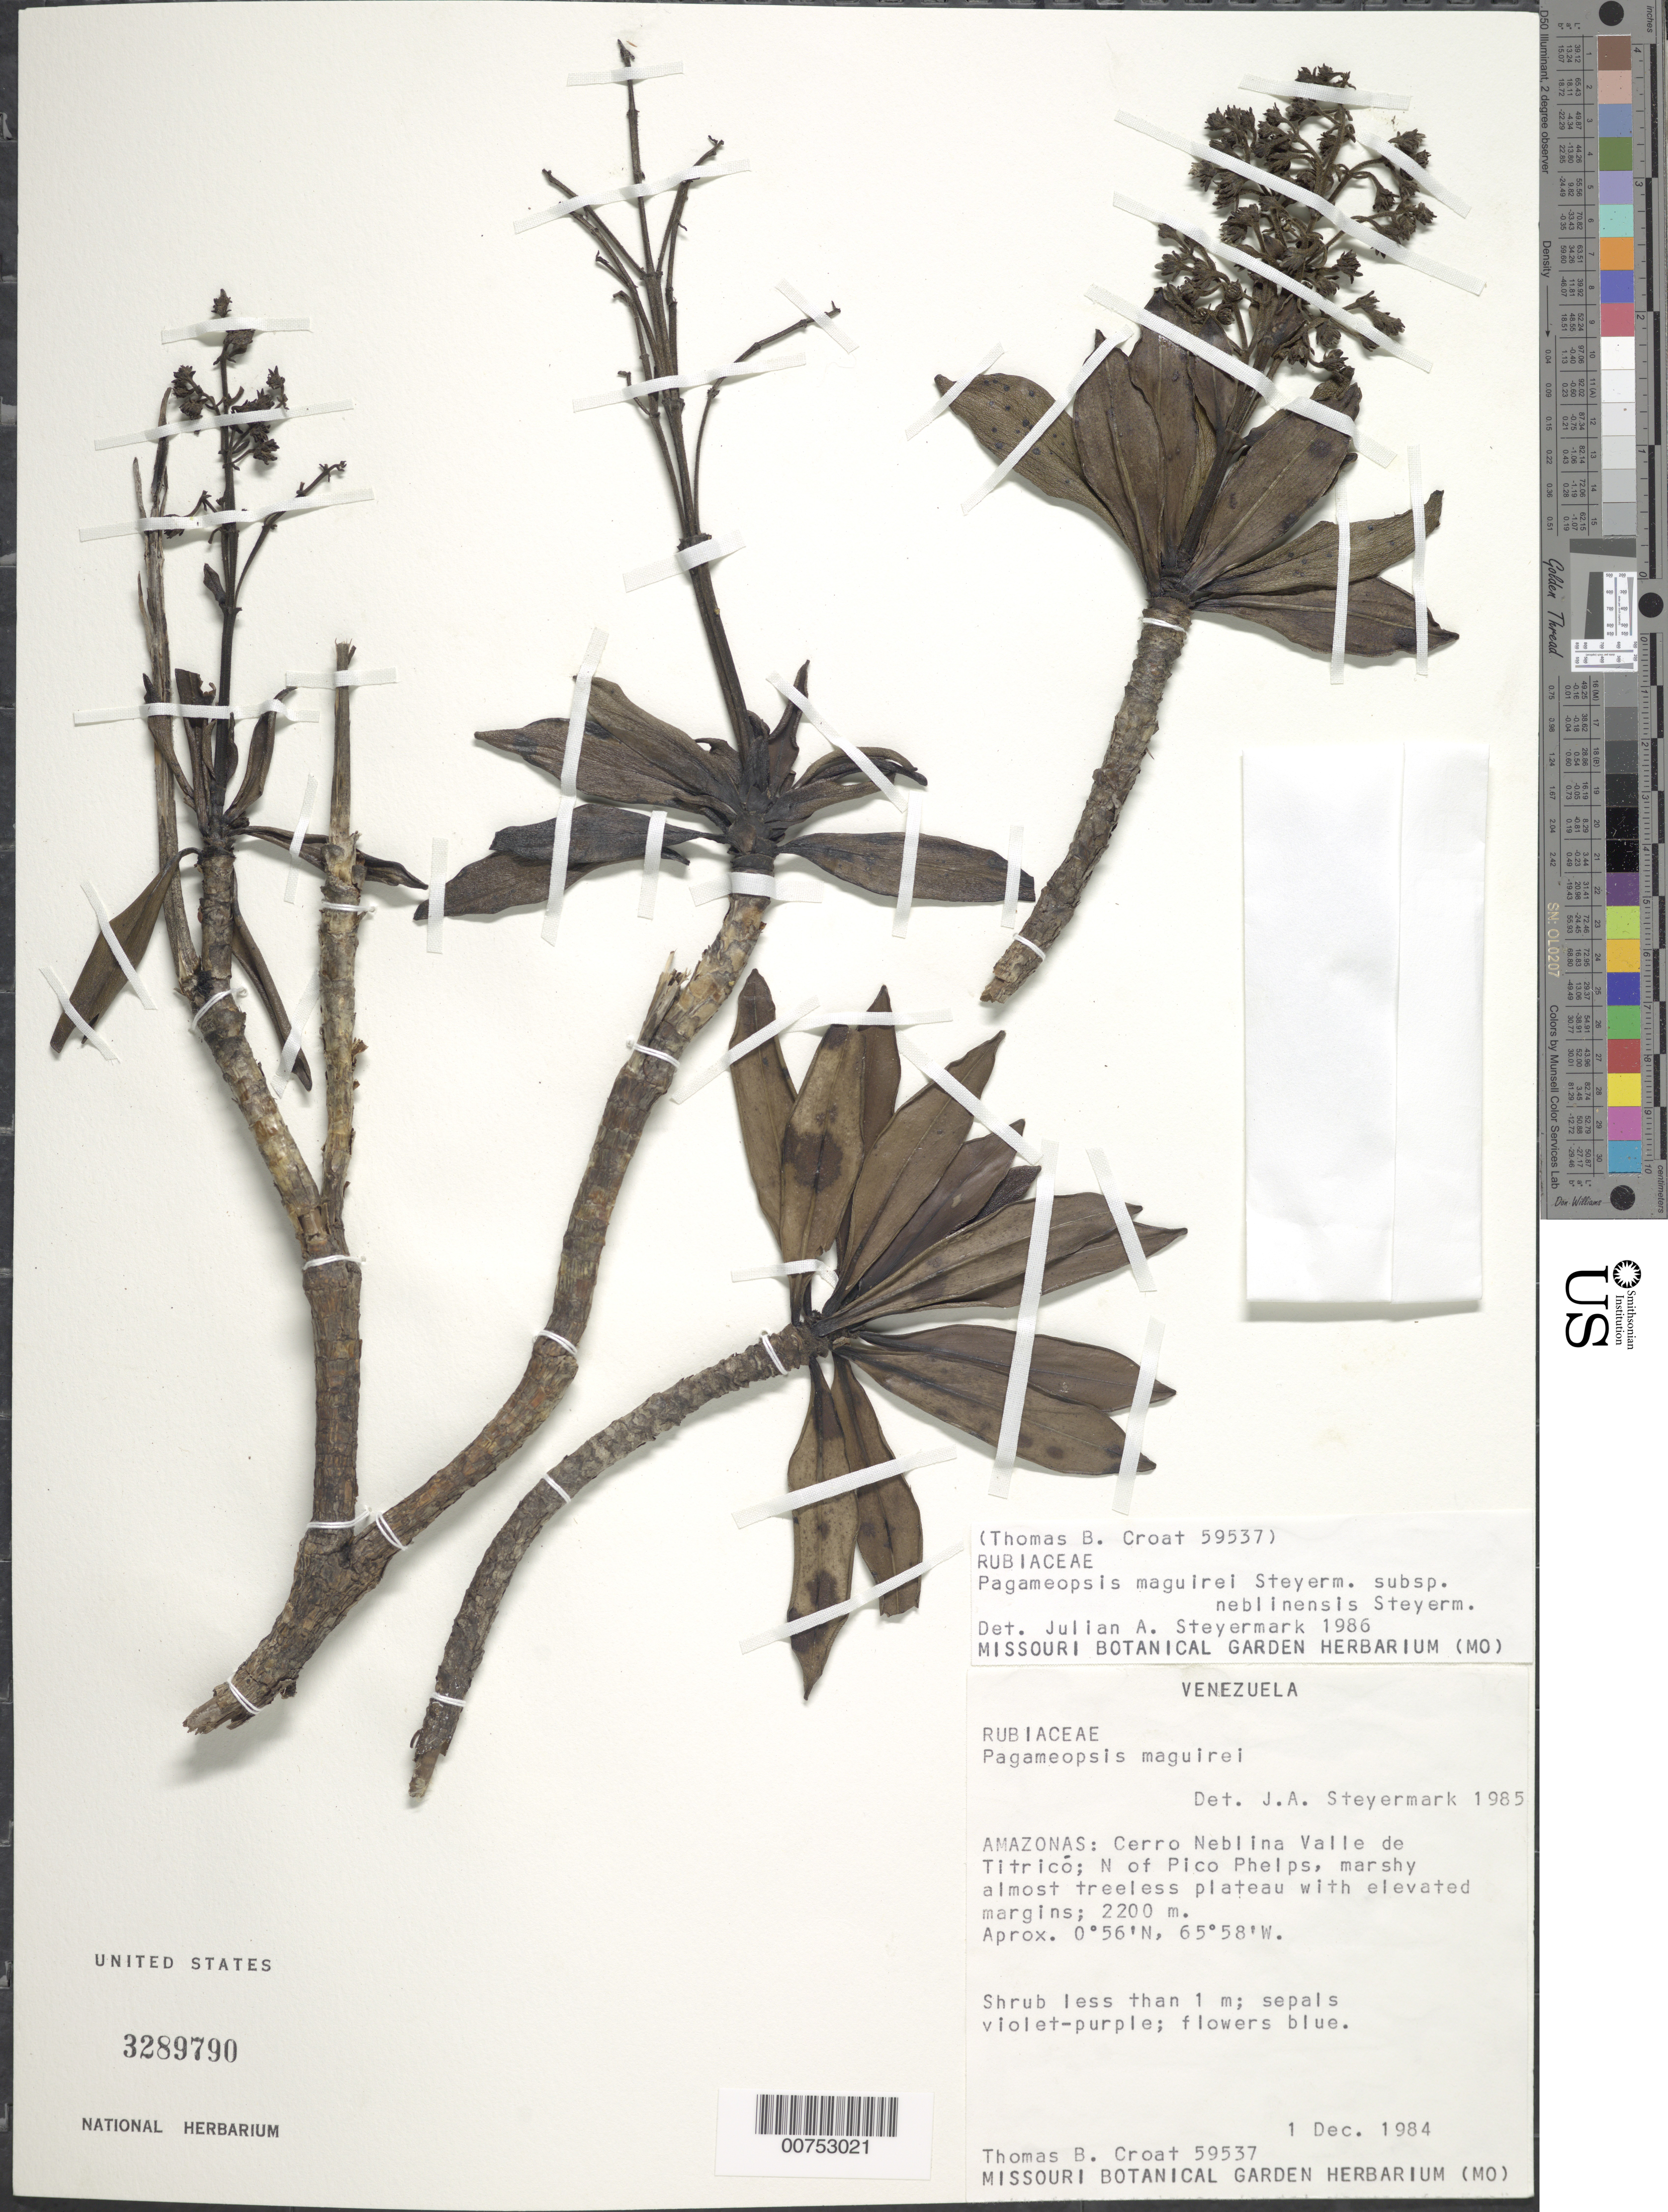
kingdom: Plantae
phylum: Tracheophyta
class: Magnoliopsida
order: Gentianales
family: Rubiaceae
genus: Pagameopsis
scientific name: Pagameopsis maguirei subsp. neblinensis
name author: Steyerm.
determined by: Steyermark, Julian A., (VEN)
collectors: T. B. Croat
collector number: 59537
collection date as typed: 1-Dec-84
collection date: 1984-12-01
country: Venezuela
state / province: Amazonas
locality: Cerro Neblina Valle de Titrico, N of Pico Phelps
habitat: Marshy almost treeless plateau with elevated margins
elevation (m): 2200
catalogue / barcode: US 3289790